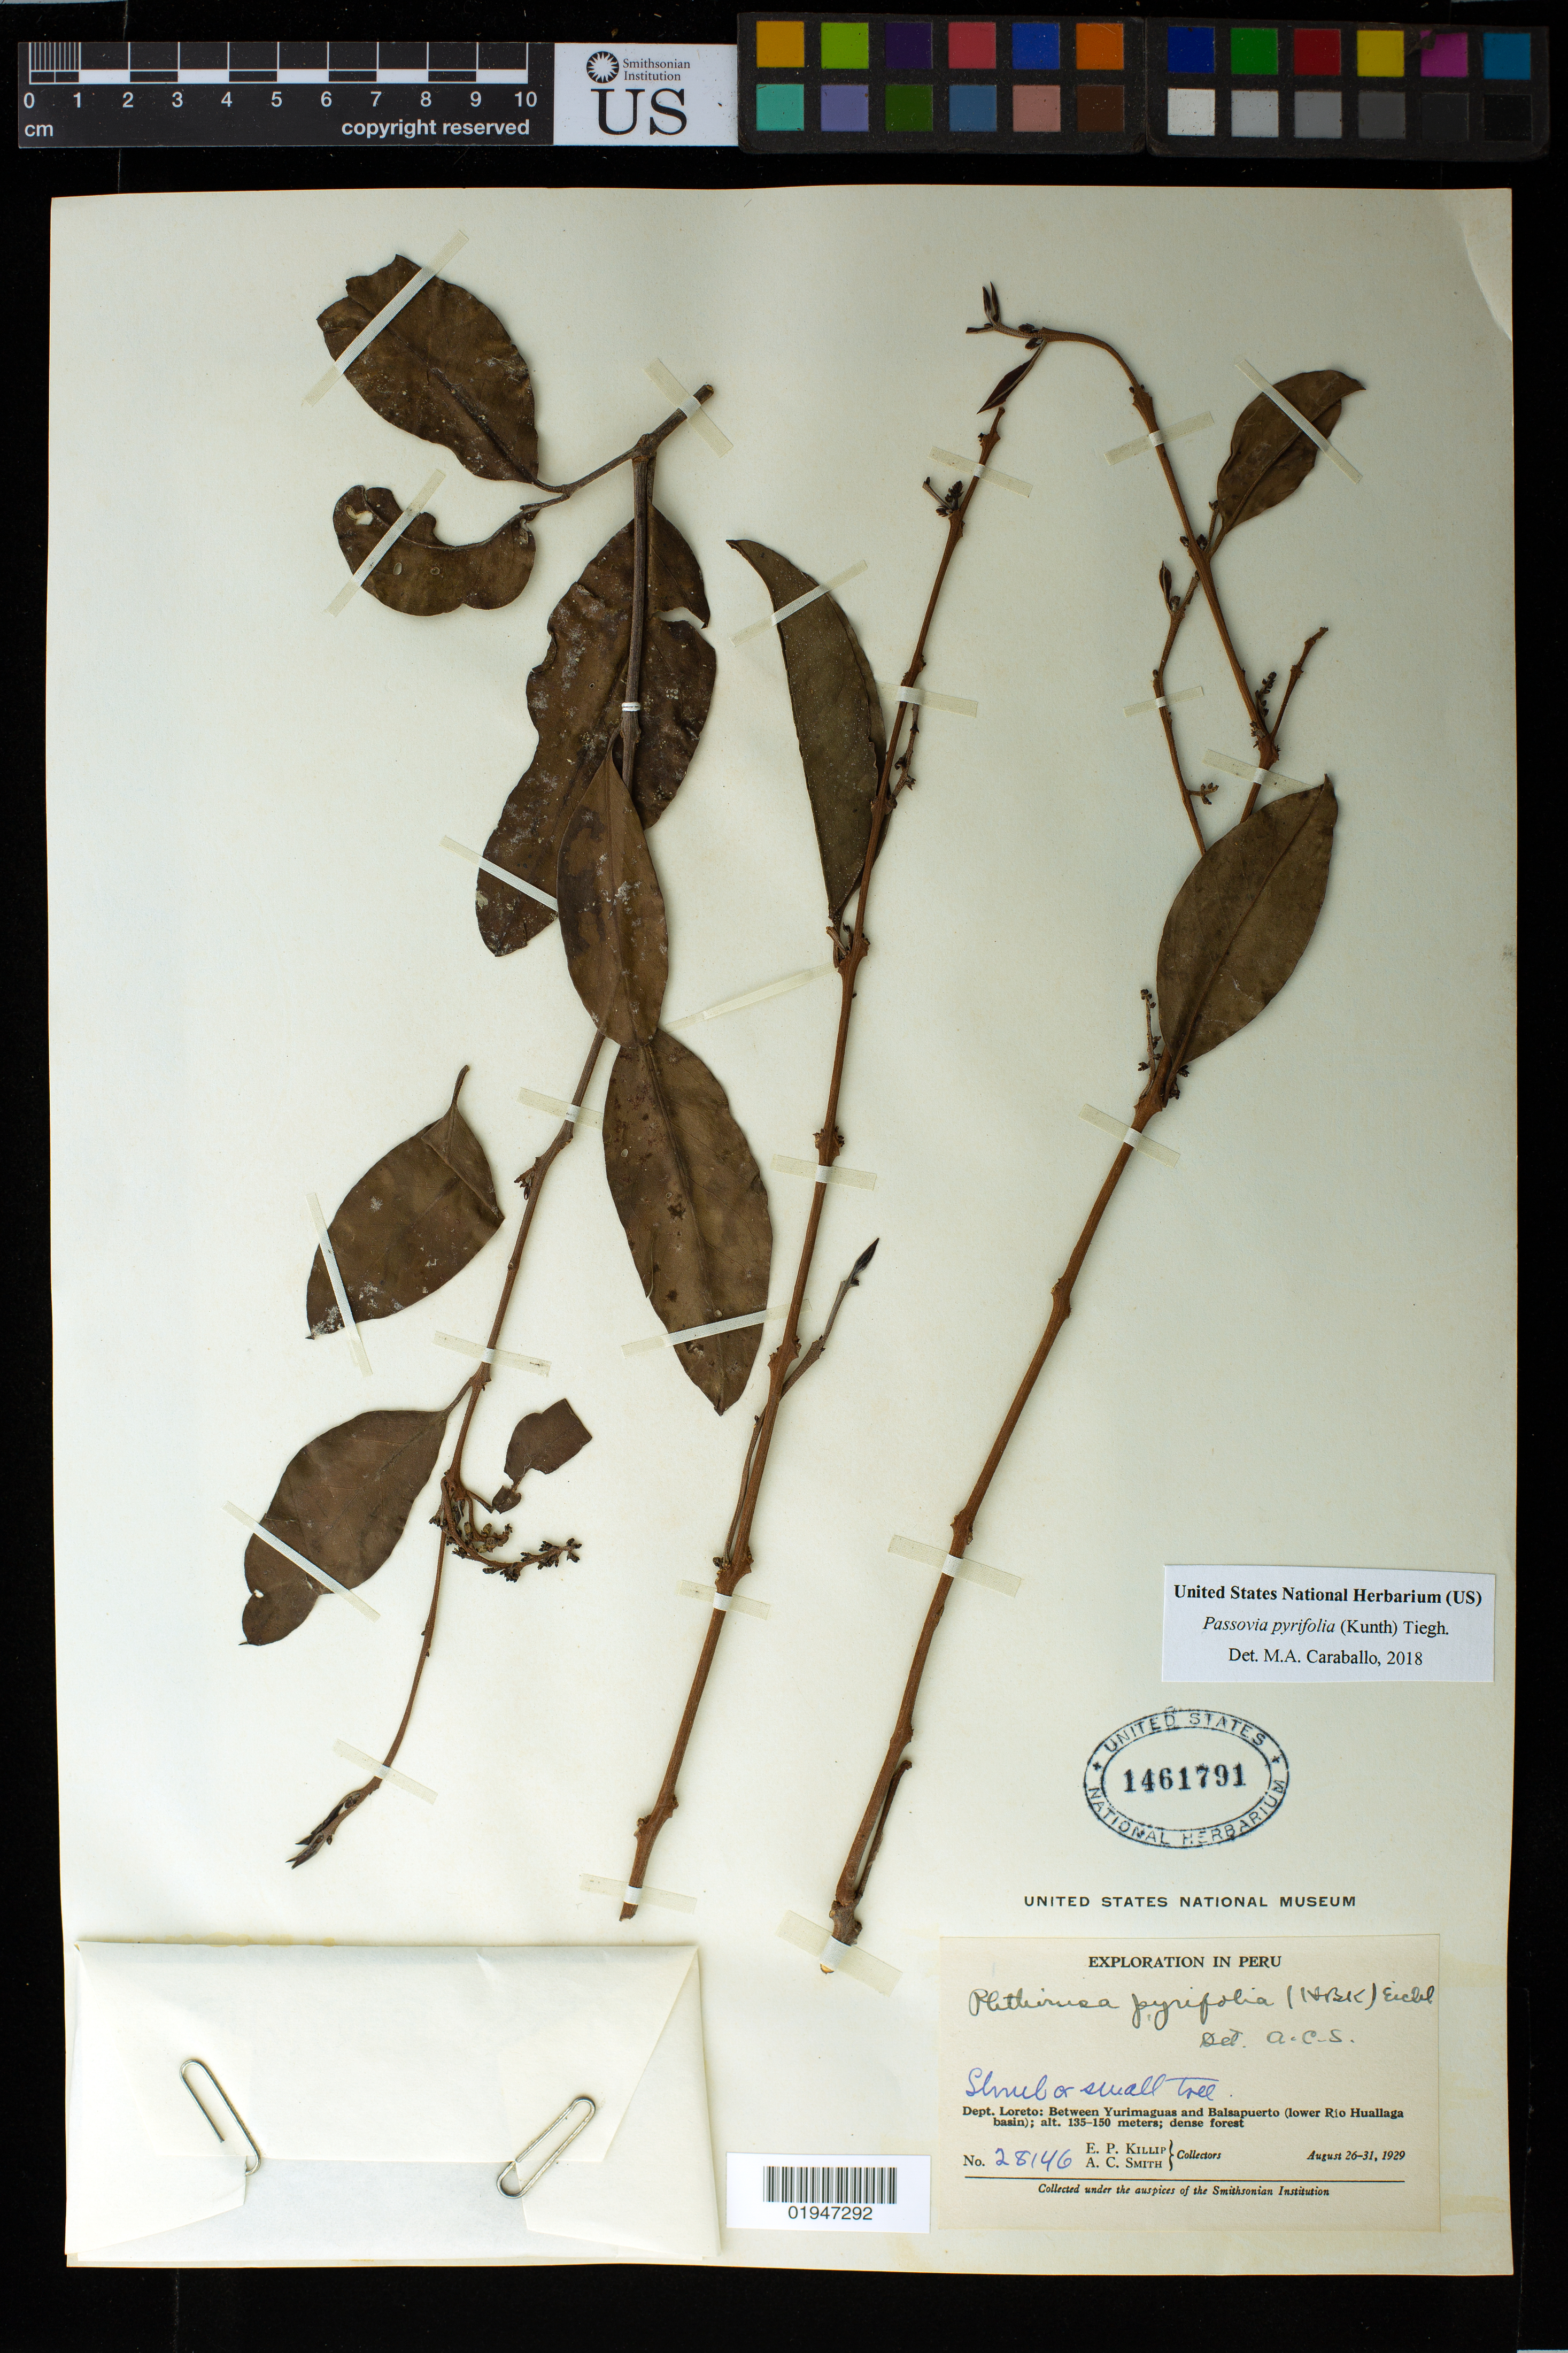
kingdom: Plantae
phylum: Tracheophyta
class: Magnoliopsida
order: Santalales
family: Loranthaceae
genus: Passovia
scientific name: Passovia pyrifolia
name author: (Kunth) Tiegh.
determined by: Caraballo-Ortiz, Marcos A., (MISS), University of Mississippi (UNITED STATES)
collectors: E. P. Killip & A. C. Smith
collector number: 28146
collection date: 1929-08-26/1929-08-31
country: Peru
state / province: Loreto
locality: Between Yurimaguas and Balsapuerto (lower Rio Huallaga basin)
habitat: Dense forest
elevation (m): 135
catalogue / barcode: US 1461791